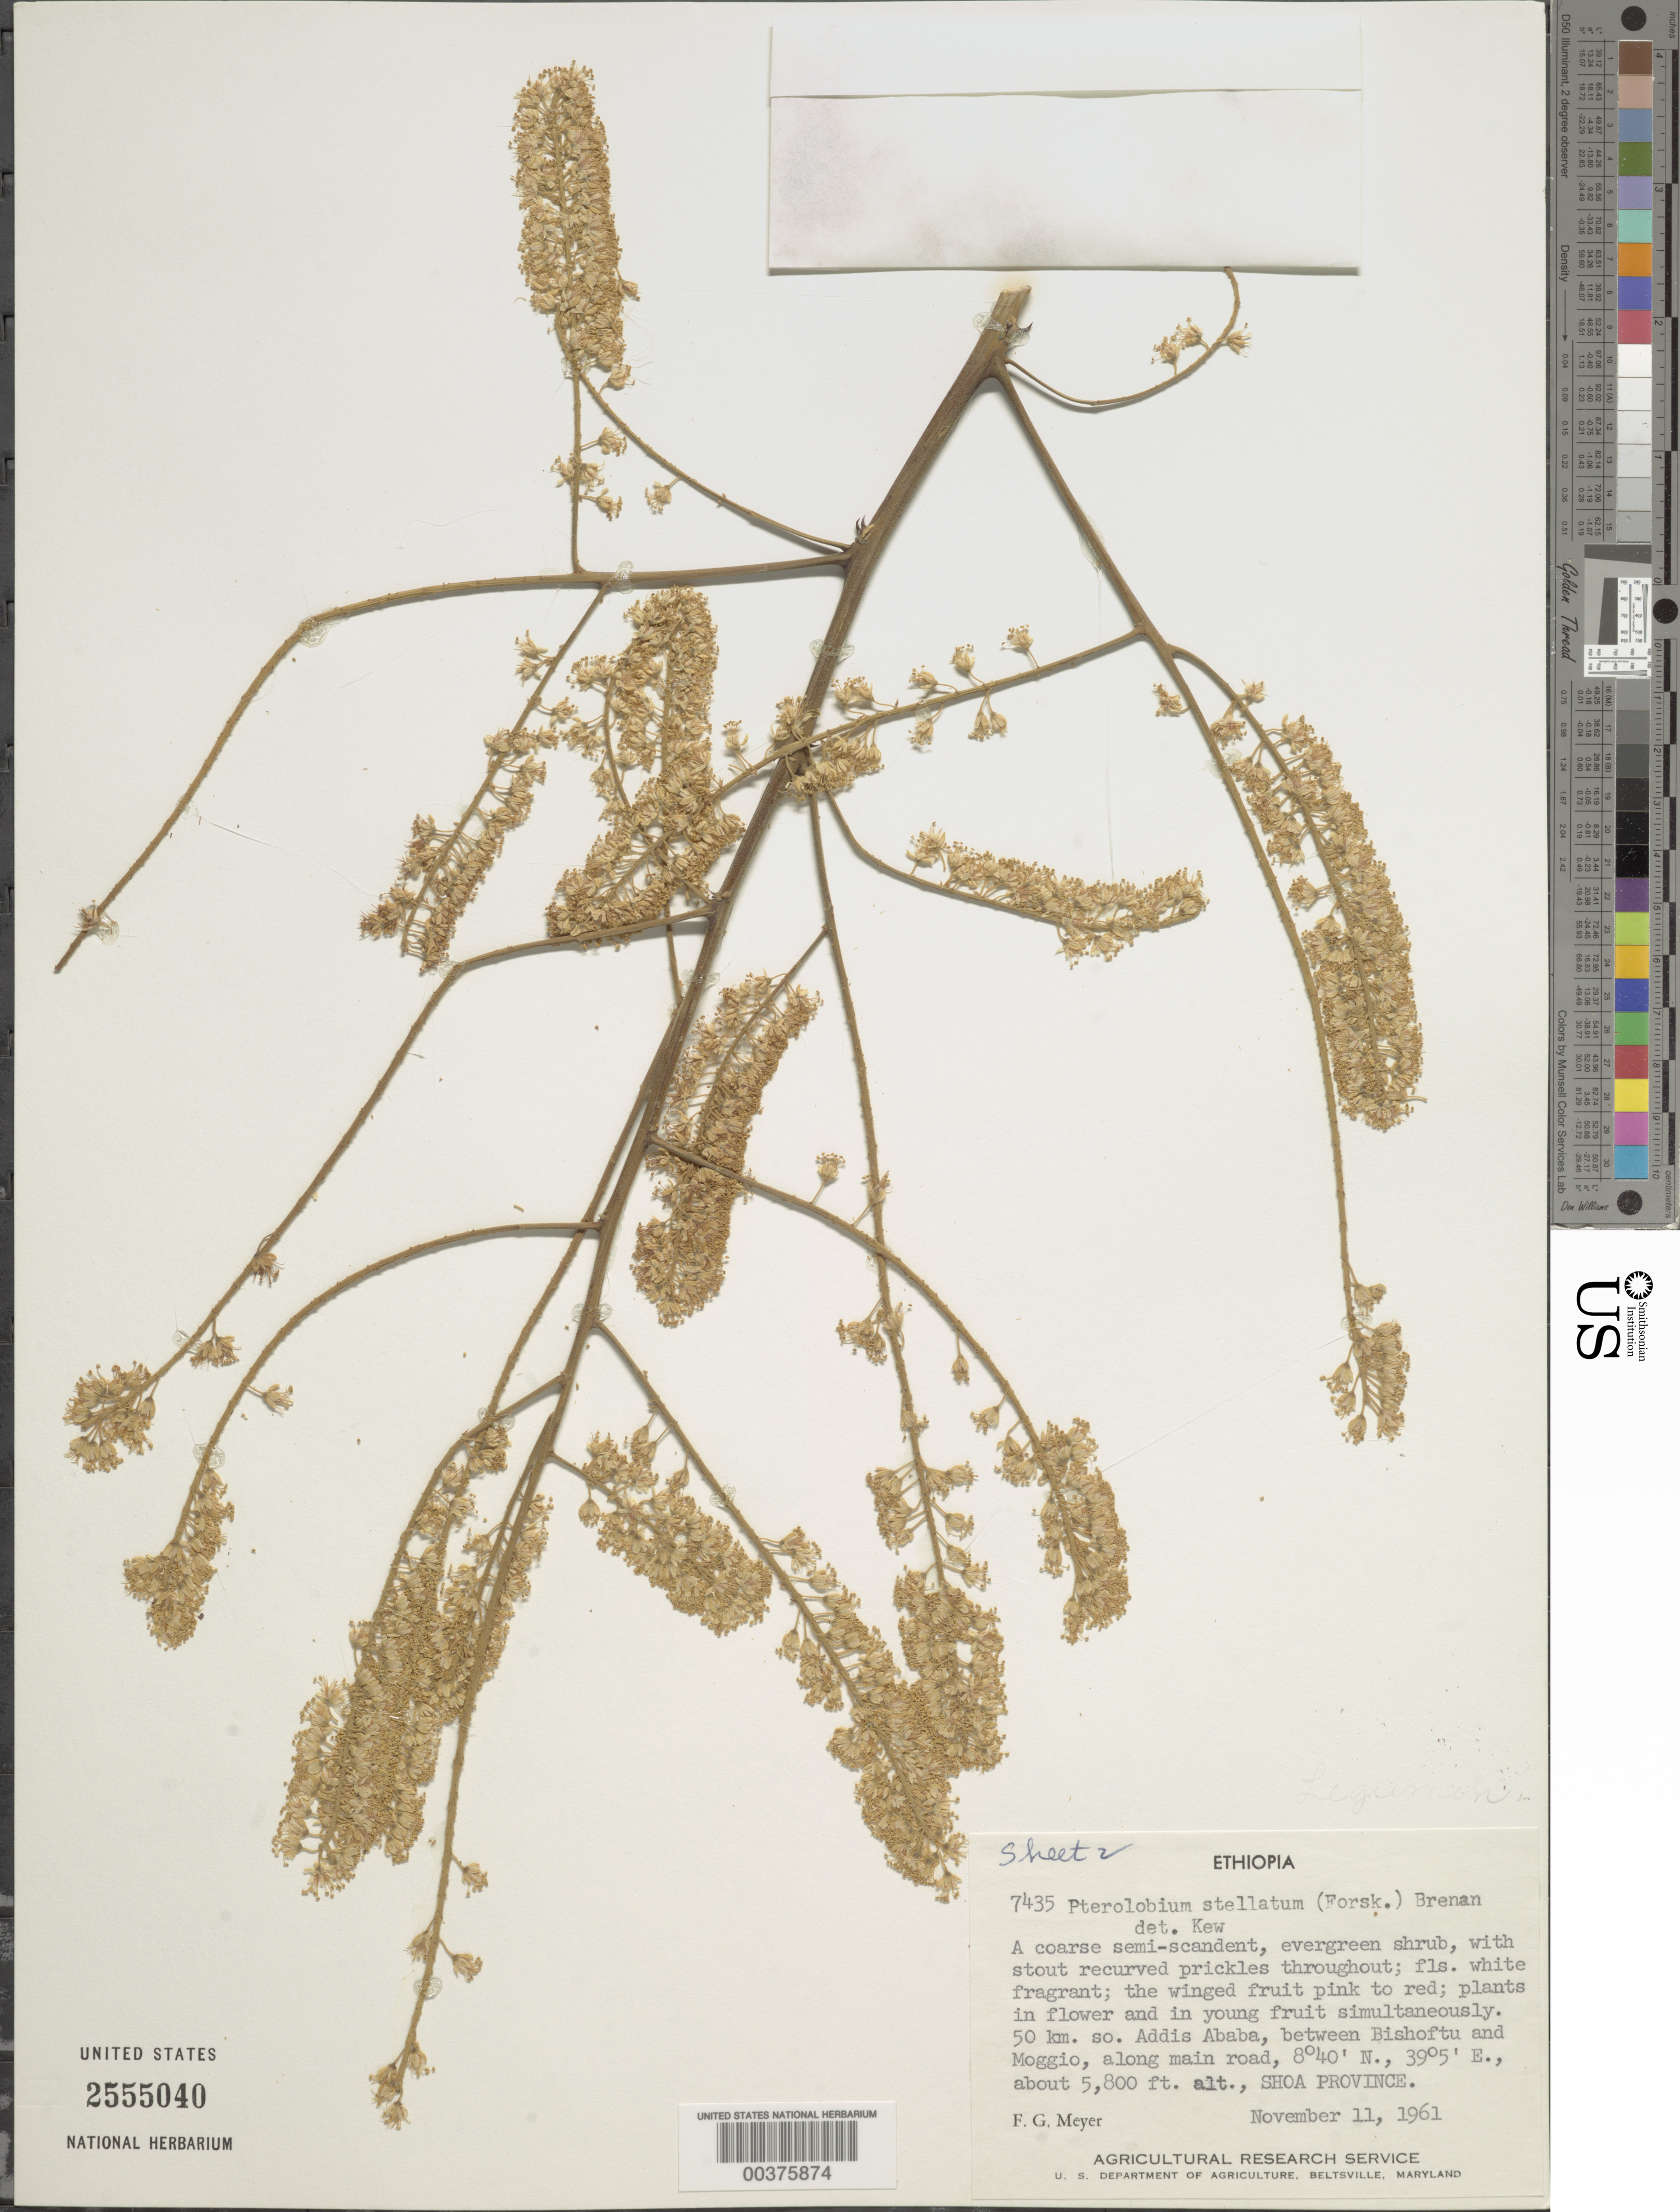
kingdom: Plantae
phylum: Tracheophyta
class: Magnoliopsida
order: Fabales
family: Fabaceae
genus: Pterolobium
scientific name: Pterolobium stellatum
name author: (Forssk.) Brenan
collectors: F. G. Meyer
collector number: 7435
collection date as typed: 11 Nov 1961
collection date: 1961-11-11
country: Ethiopia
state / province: Oromiya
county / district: Shewa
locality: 50 km s addis ababa, between bishoftu and moggio, along main road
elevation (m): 1768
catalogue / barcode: US 2555040